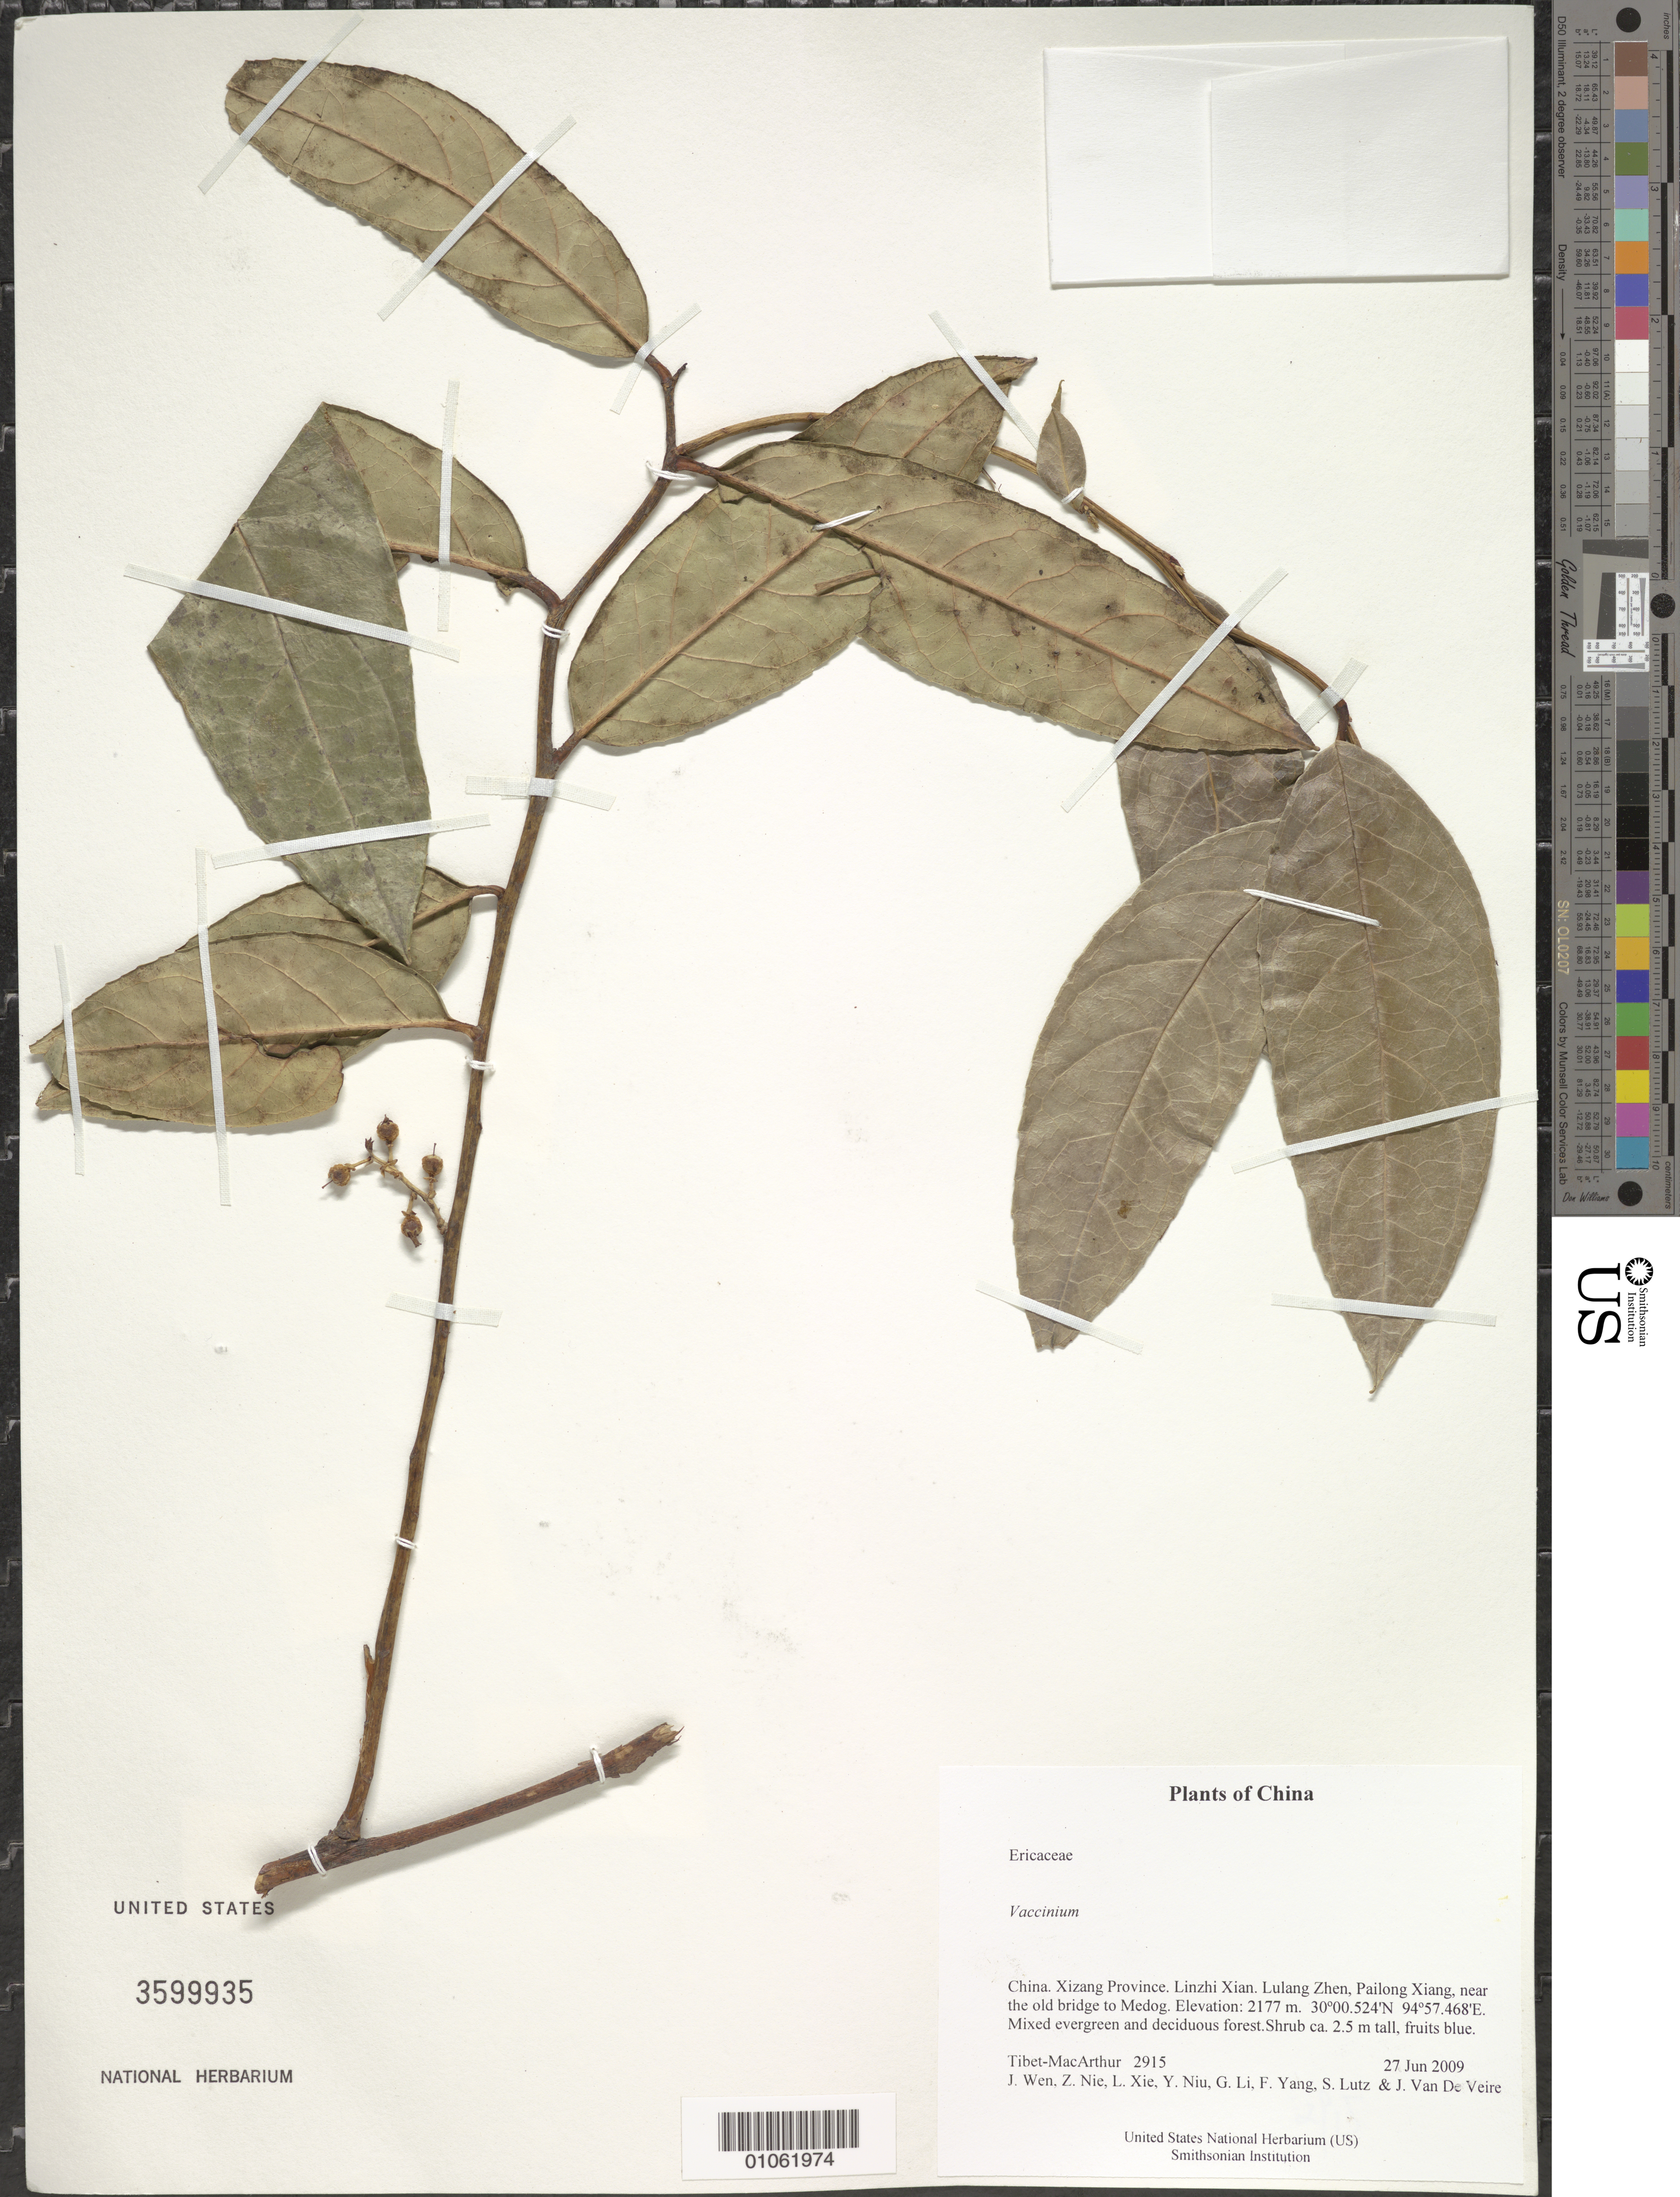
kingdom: Plantae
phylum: Tracheophyta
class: Magnoliopsida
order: Ericales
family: Ericaceae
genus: Vaccinium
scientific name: Vaccinium sp.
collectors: Tibet-MacArthur, J. Wen, Z. Nie, L. Xie, Y. Niu, G. Li, F. Yang, S. Lutz & J. Van De Veire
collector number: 2915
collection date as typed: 27 Jun 2009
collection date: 2009-06-27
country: China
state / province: Xizang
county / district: Linzhi Xian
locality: Lulang Zhen, Pailong Xiang, near the old bridge to Medog.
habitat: Mixed evergreen and deciduous forest.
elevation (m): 2177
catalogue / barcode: US 3599935